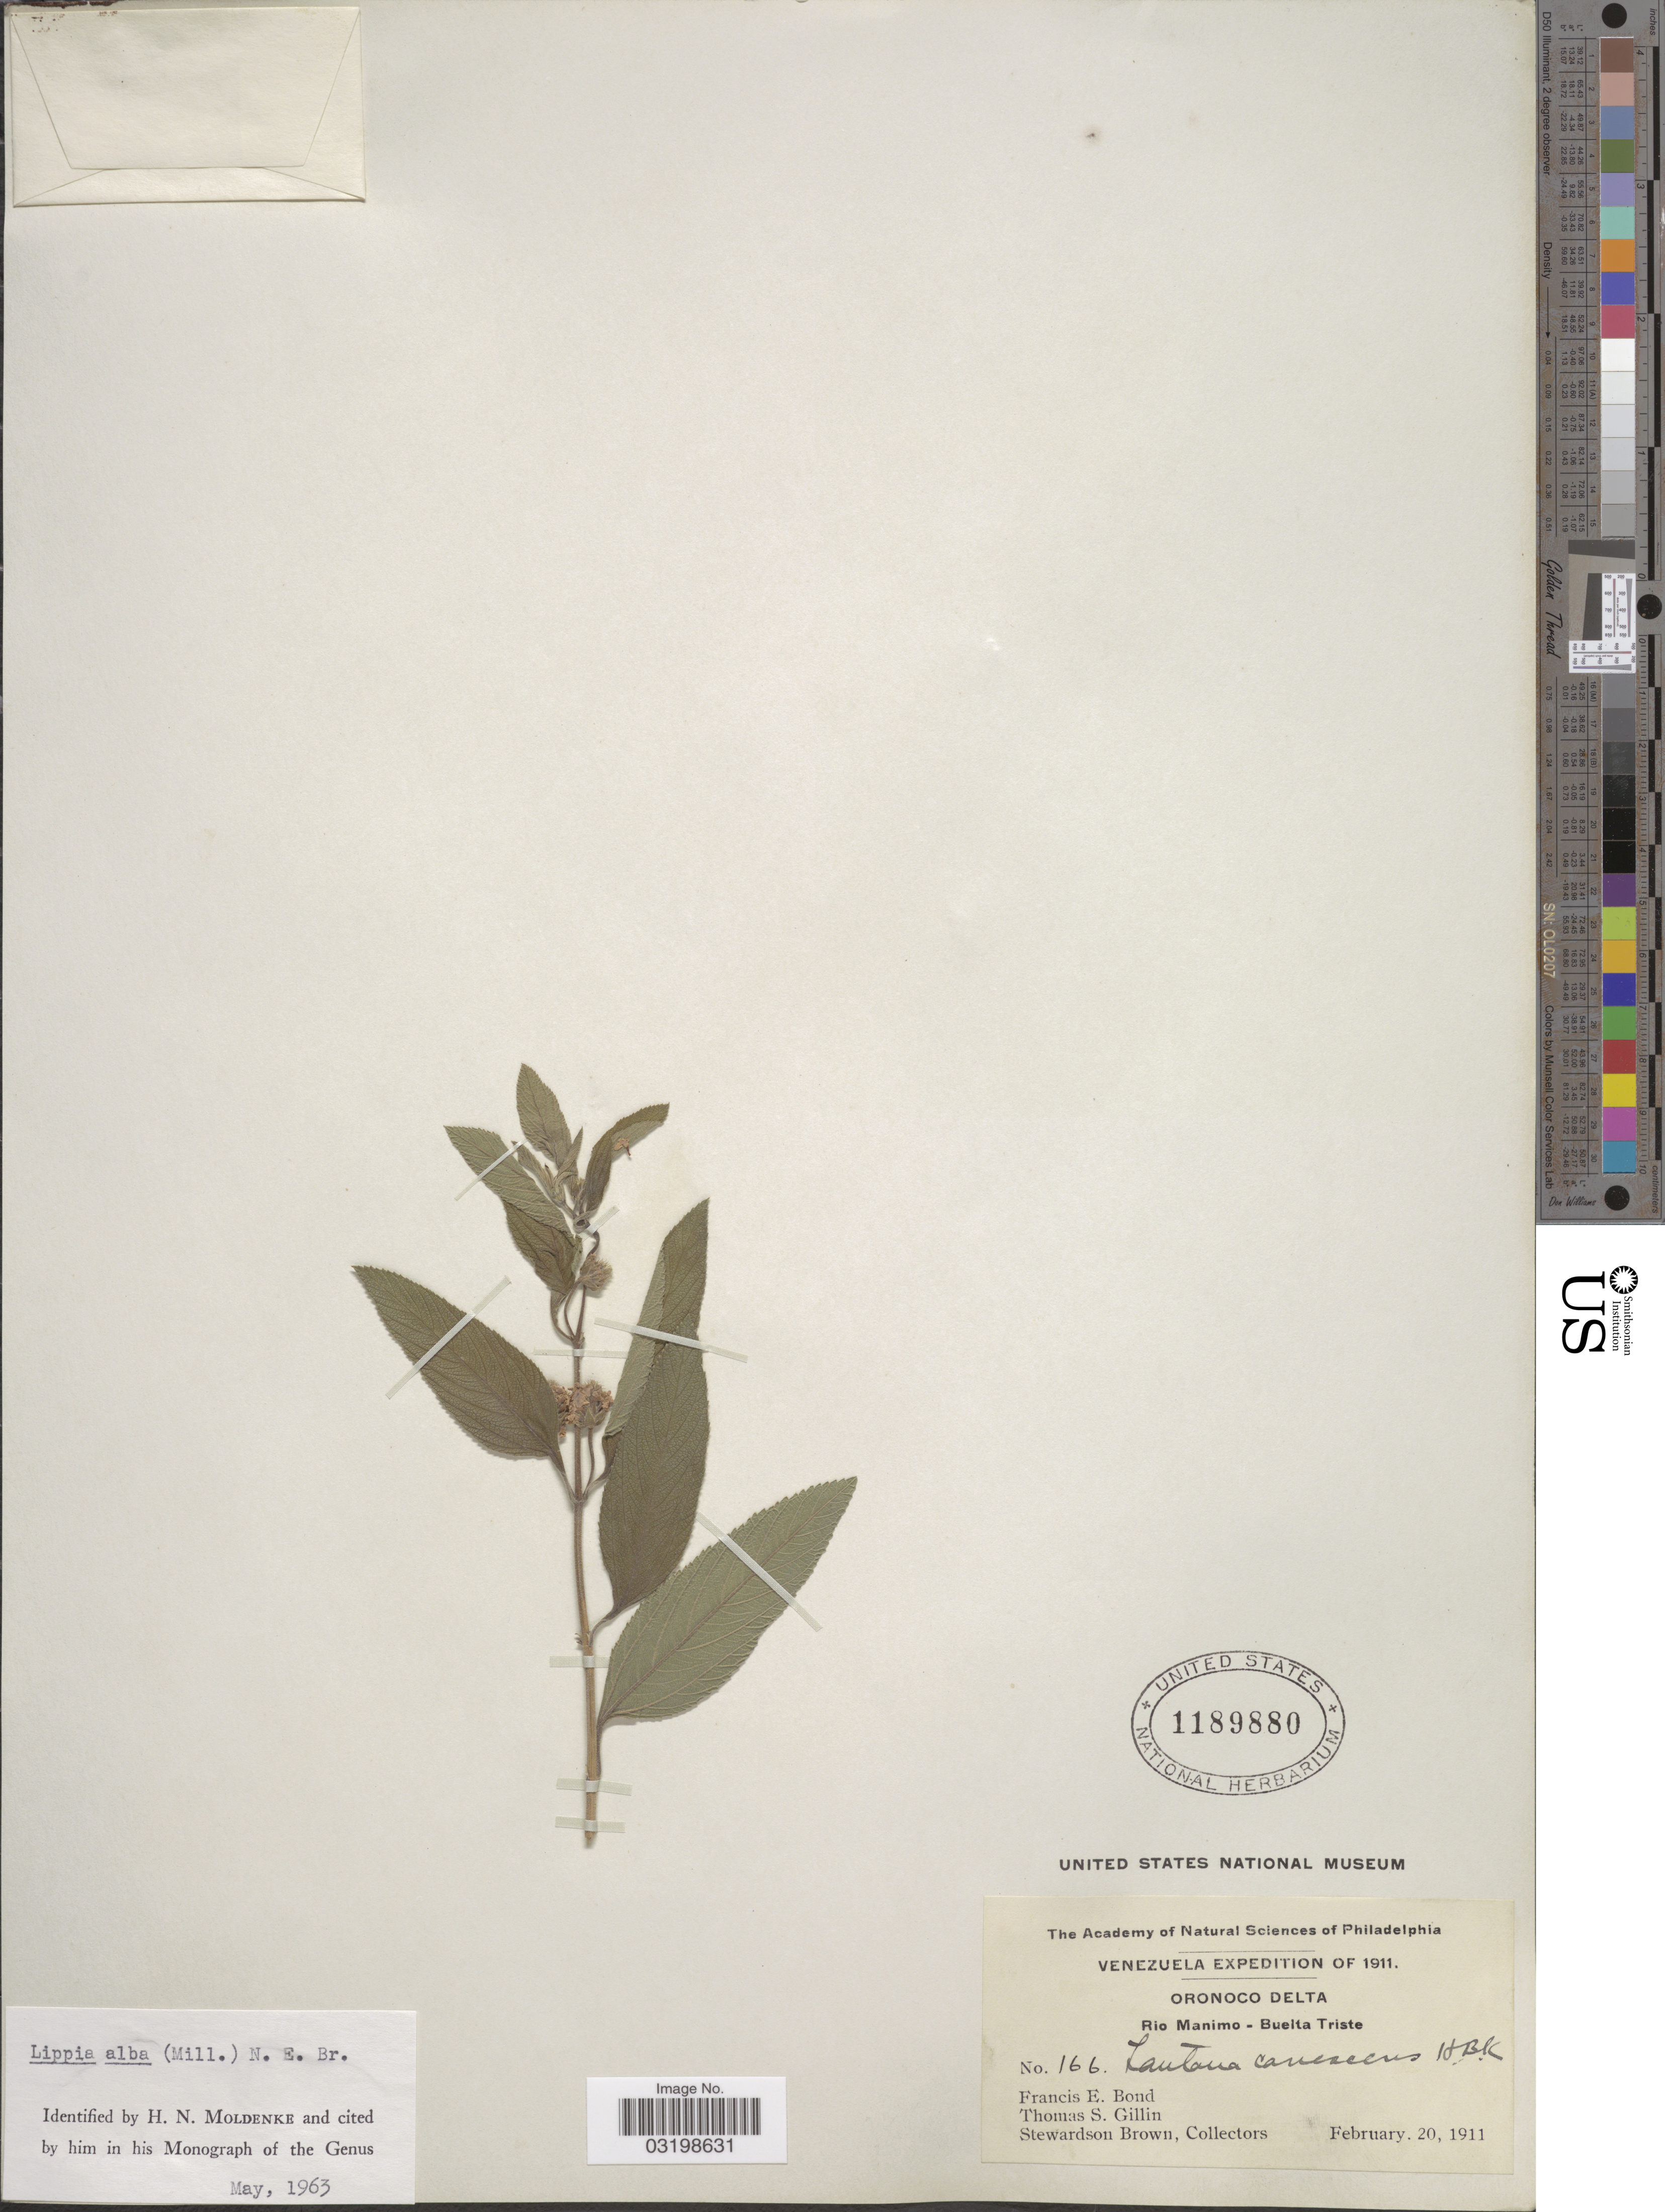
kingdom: Plantae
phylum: Tracheophyta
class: Magnoliopsida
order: Lamiales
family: Verbenaceae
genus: Lippia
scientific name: Lippia alba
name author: (Mill.) N.E. Br. ex Britton & P. Wilson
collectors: F. Bond, T. Gillin & S. Brown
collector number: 166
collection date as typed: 20 February 1911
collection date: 1911-02-20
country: Venezuela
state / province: Delta Amacuro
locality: Orinoco Delta, along Cano Manamo near Vuelta Triste, Isla Manamito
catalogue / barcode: US 1189880